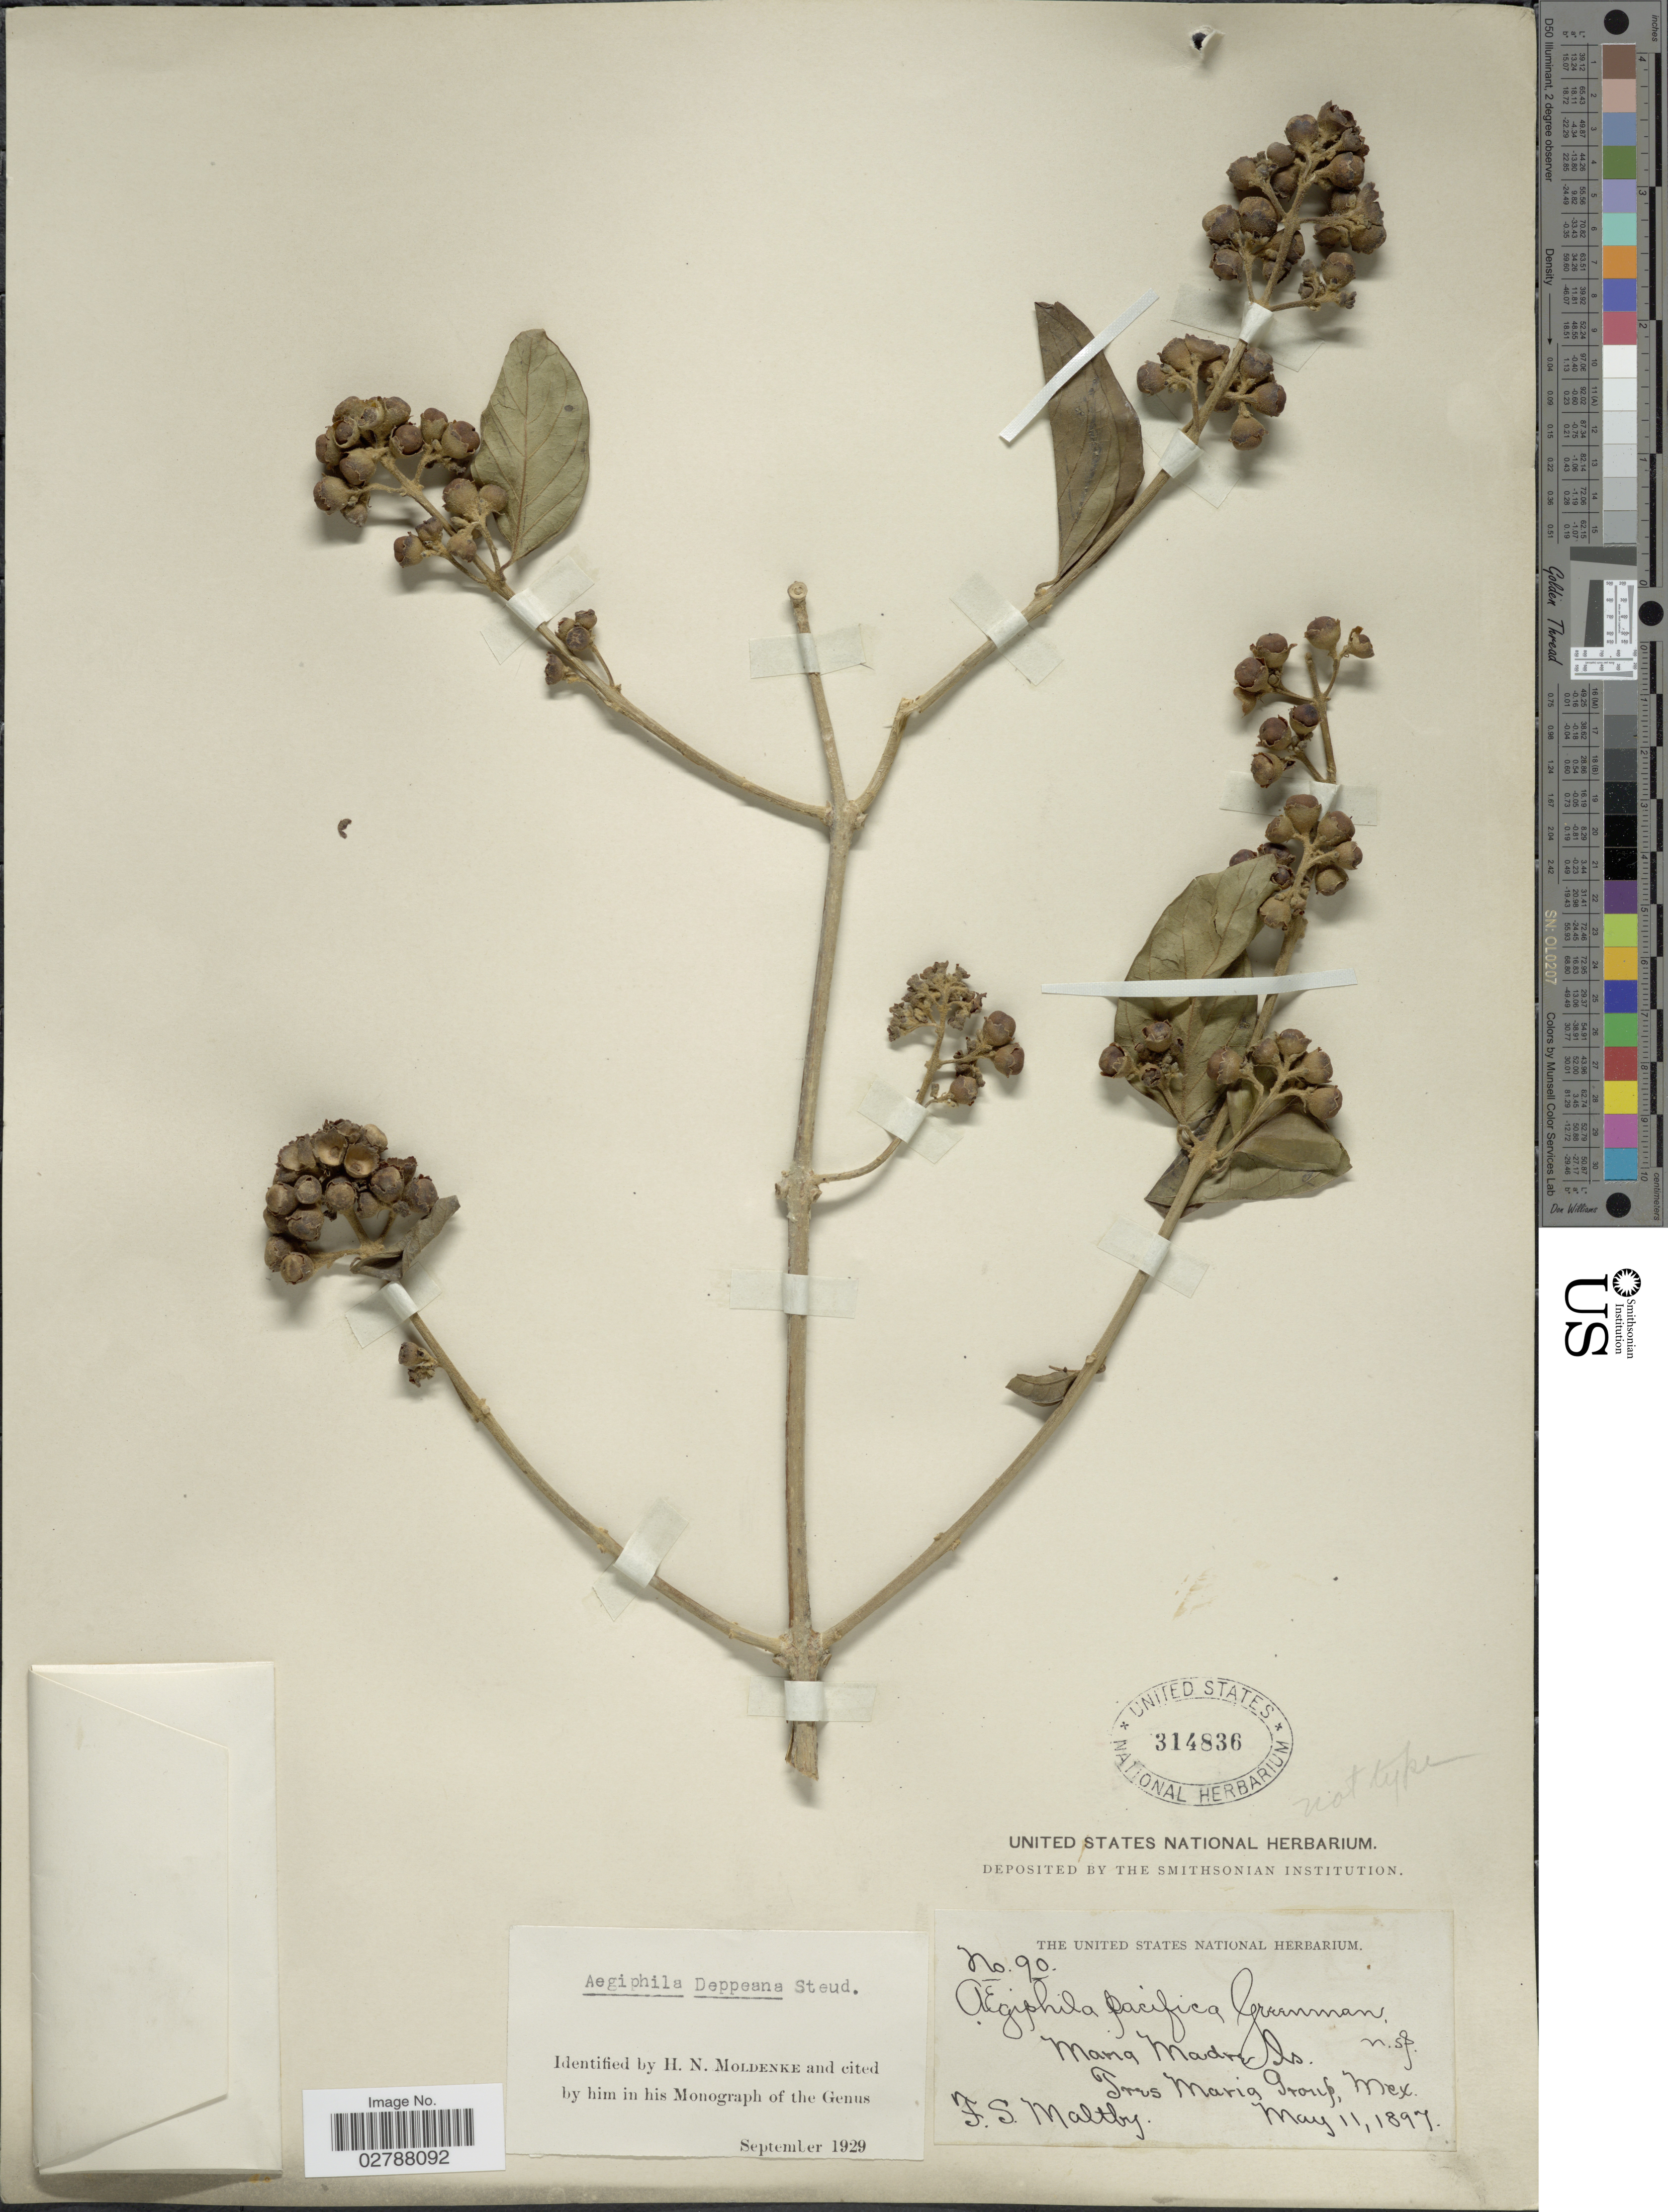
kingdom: Plantae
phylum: Tracheophyta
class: Magnoliopsida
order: Lamiales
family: Lamiaceae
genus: Aegiphila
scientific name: Aegiphila deppeana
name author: Steud.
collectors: F. S. Maltby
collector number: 90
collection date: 1897-05-11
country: Mexico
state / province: Nayarit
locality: Maria Madre Is. Tres Maria Group.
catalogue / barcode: US 314836